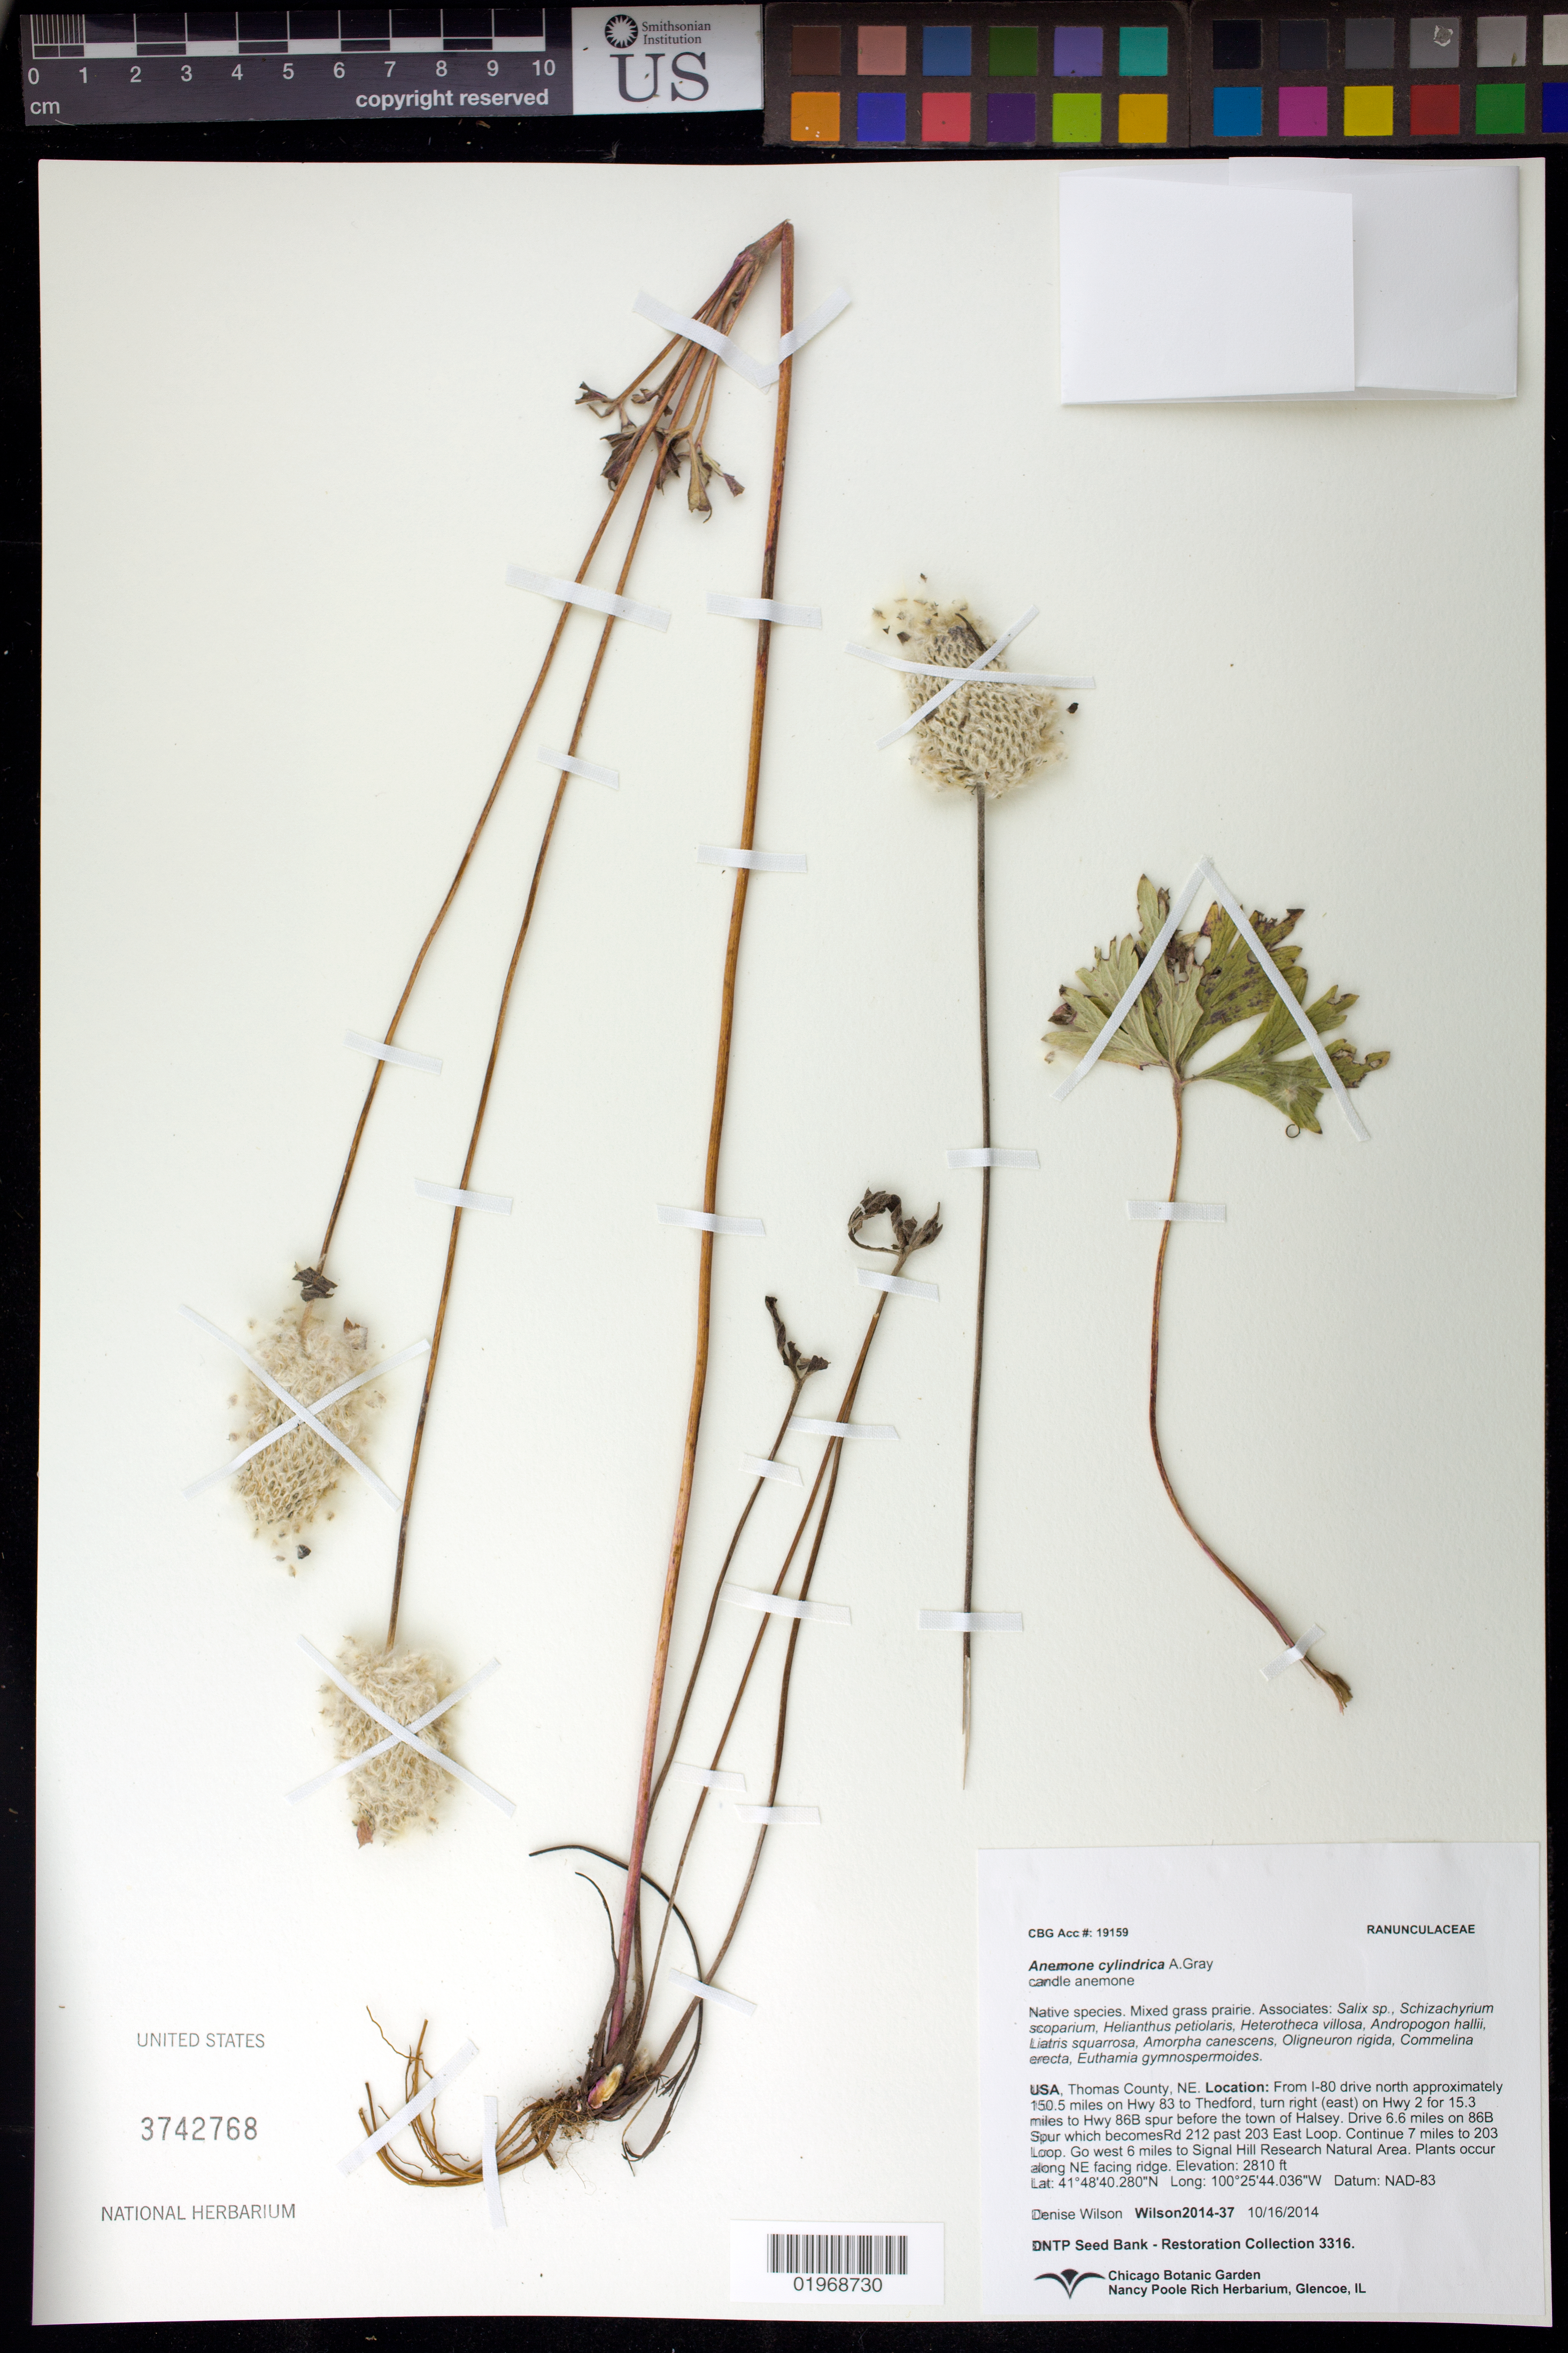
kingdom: Plantae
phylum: Tracheophyta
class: Magnoliopsida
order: Ranunculales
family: Ranunculaceae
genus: Anemone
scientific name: Anemone cylindrica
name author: A. Gray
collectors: D. Wilson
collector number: Wilson2014-37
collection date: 2014-10-16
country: United States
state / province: Nebraska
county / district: Thomas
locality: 7 miles to 203 Loop and 6 miles W to Signal Hill Research Natural Area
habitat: Mixed grass prairie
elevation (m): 856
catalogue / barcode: US 3742768